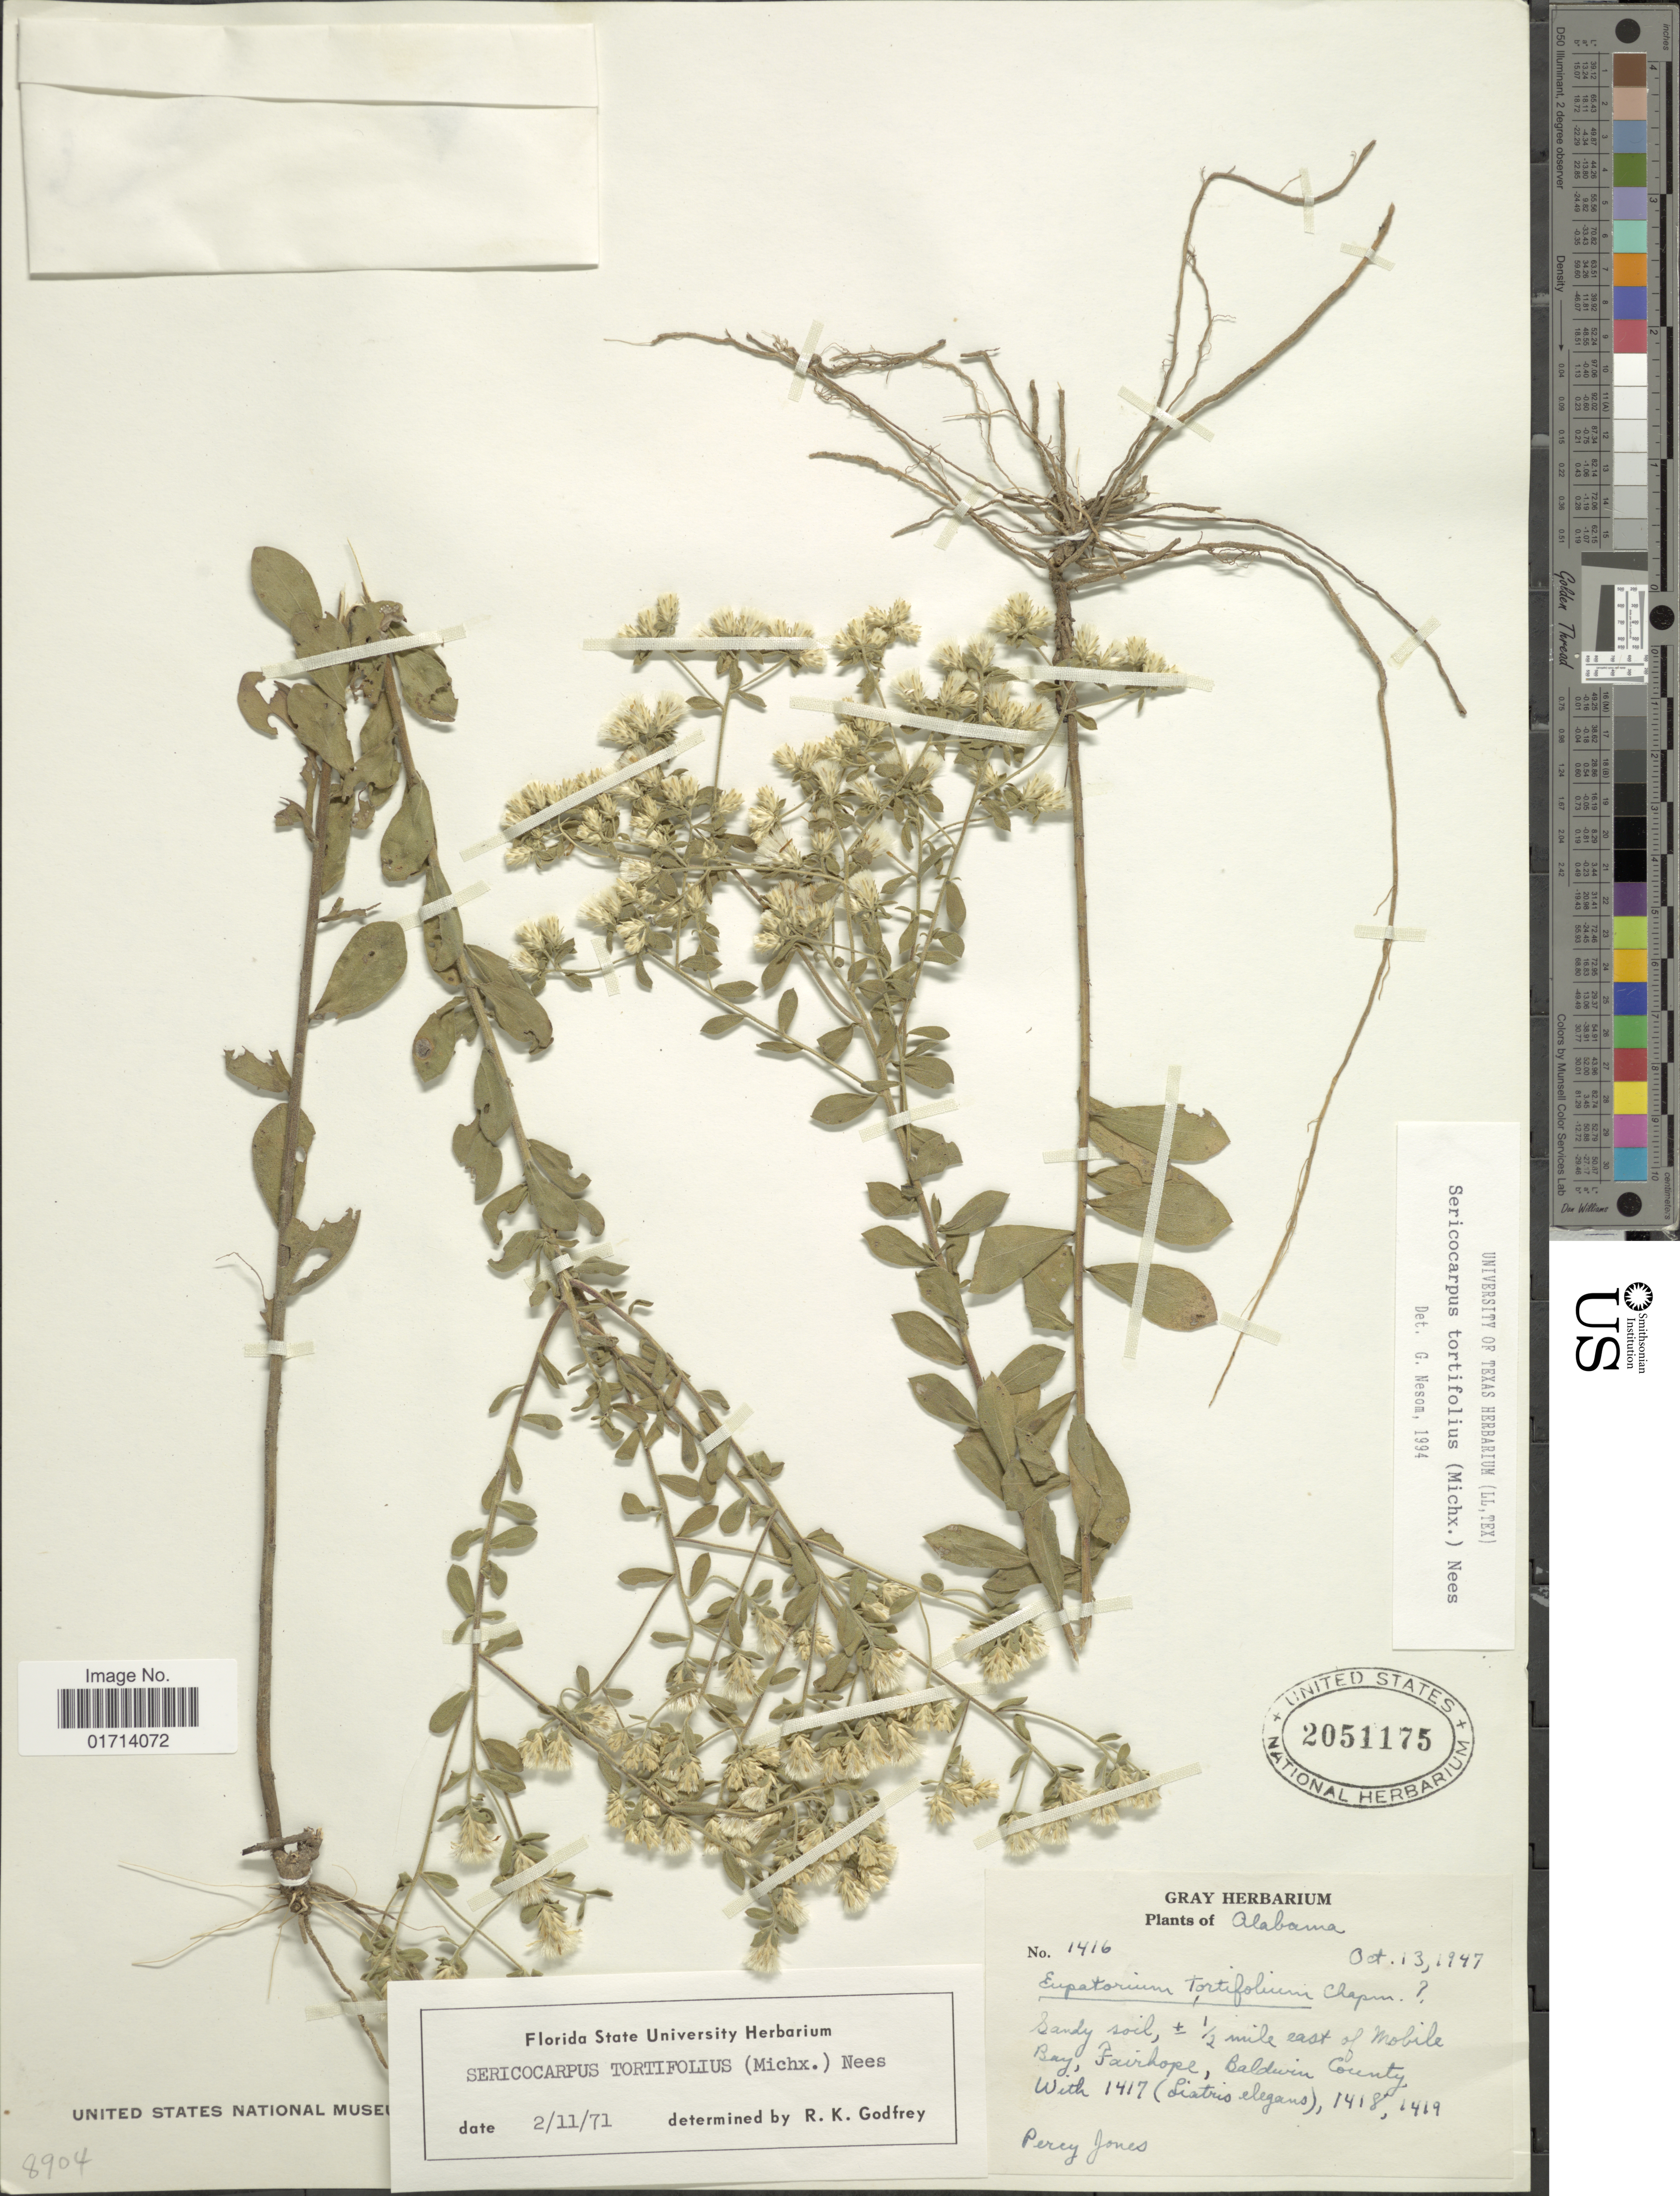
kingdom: Plantae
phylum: Tracheophyta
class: Magnoliopsida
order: Asterales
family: Asteraceae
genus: Sericocarpus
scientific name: Sericocarpus tortifolius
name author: (Michx.) Nees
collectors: P. Jones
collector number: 1416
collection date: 1947-10-13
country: United States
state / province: Alabama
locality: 1/2 mile east of Mobile Bay, Fairhope, Baldwin County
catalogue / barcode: US 2051175